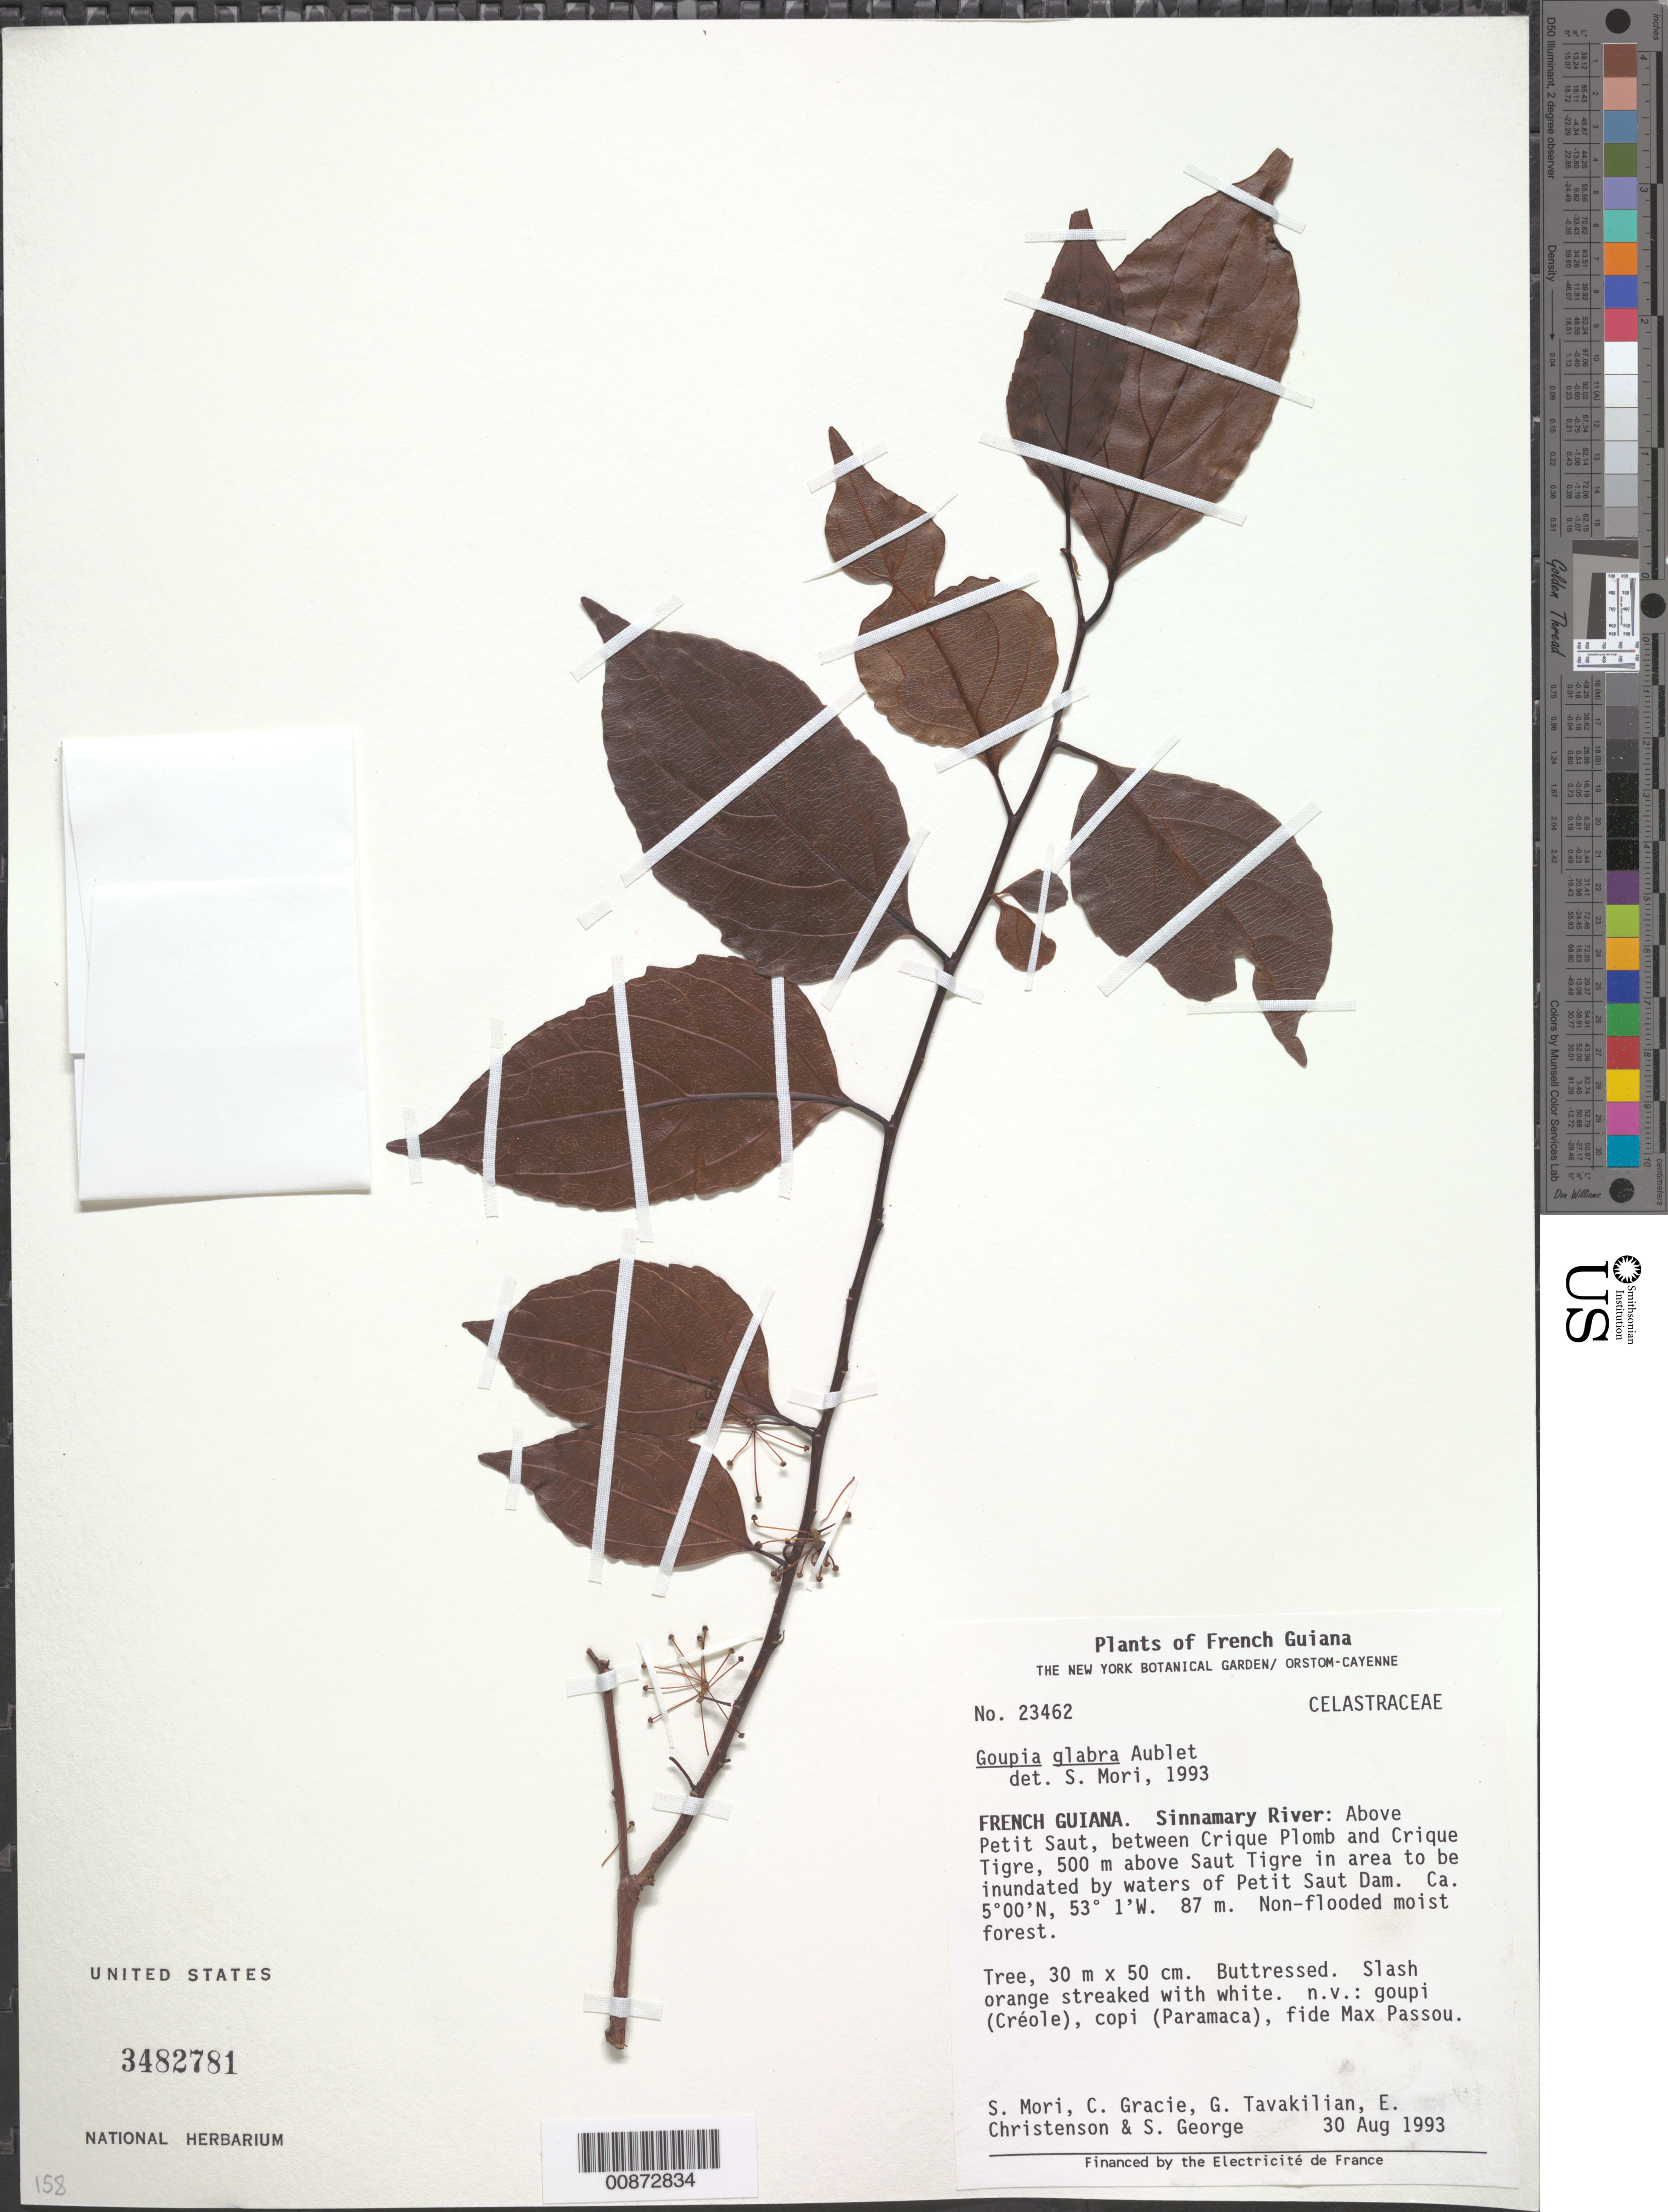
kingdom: Plantae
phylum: Tracheophyta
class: Magnoliopsida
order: Malpighiales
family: Goupiaceae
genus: Goupia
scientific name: Goupia glabra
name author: Aubl.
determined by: Mori, Scott A.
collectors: S. Mori, C. A. Gracie, G. Tavakilian, E. Christenson & S. George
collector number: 23462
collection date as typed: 30-Aug-93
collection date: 1993-08-30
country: French Guiana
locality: Sinnamary River, above Petit Saut, between Crique Plomb and Crique Tigre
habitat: Non-flooded moist forest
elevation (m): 87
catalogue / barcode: US 3482781